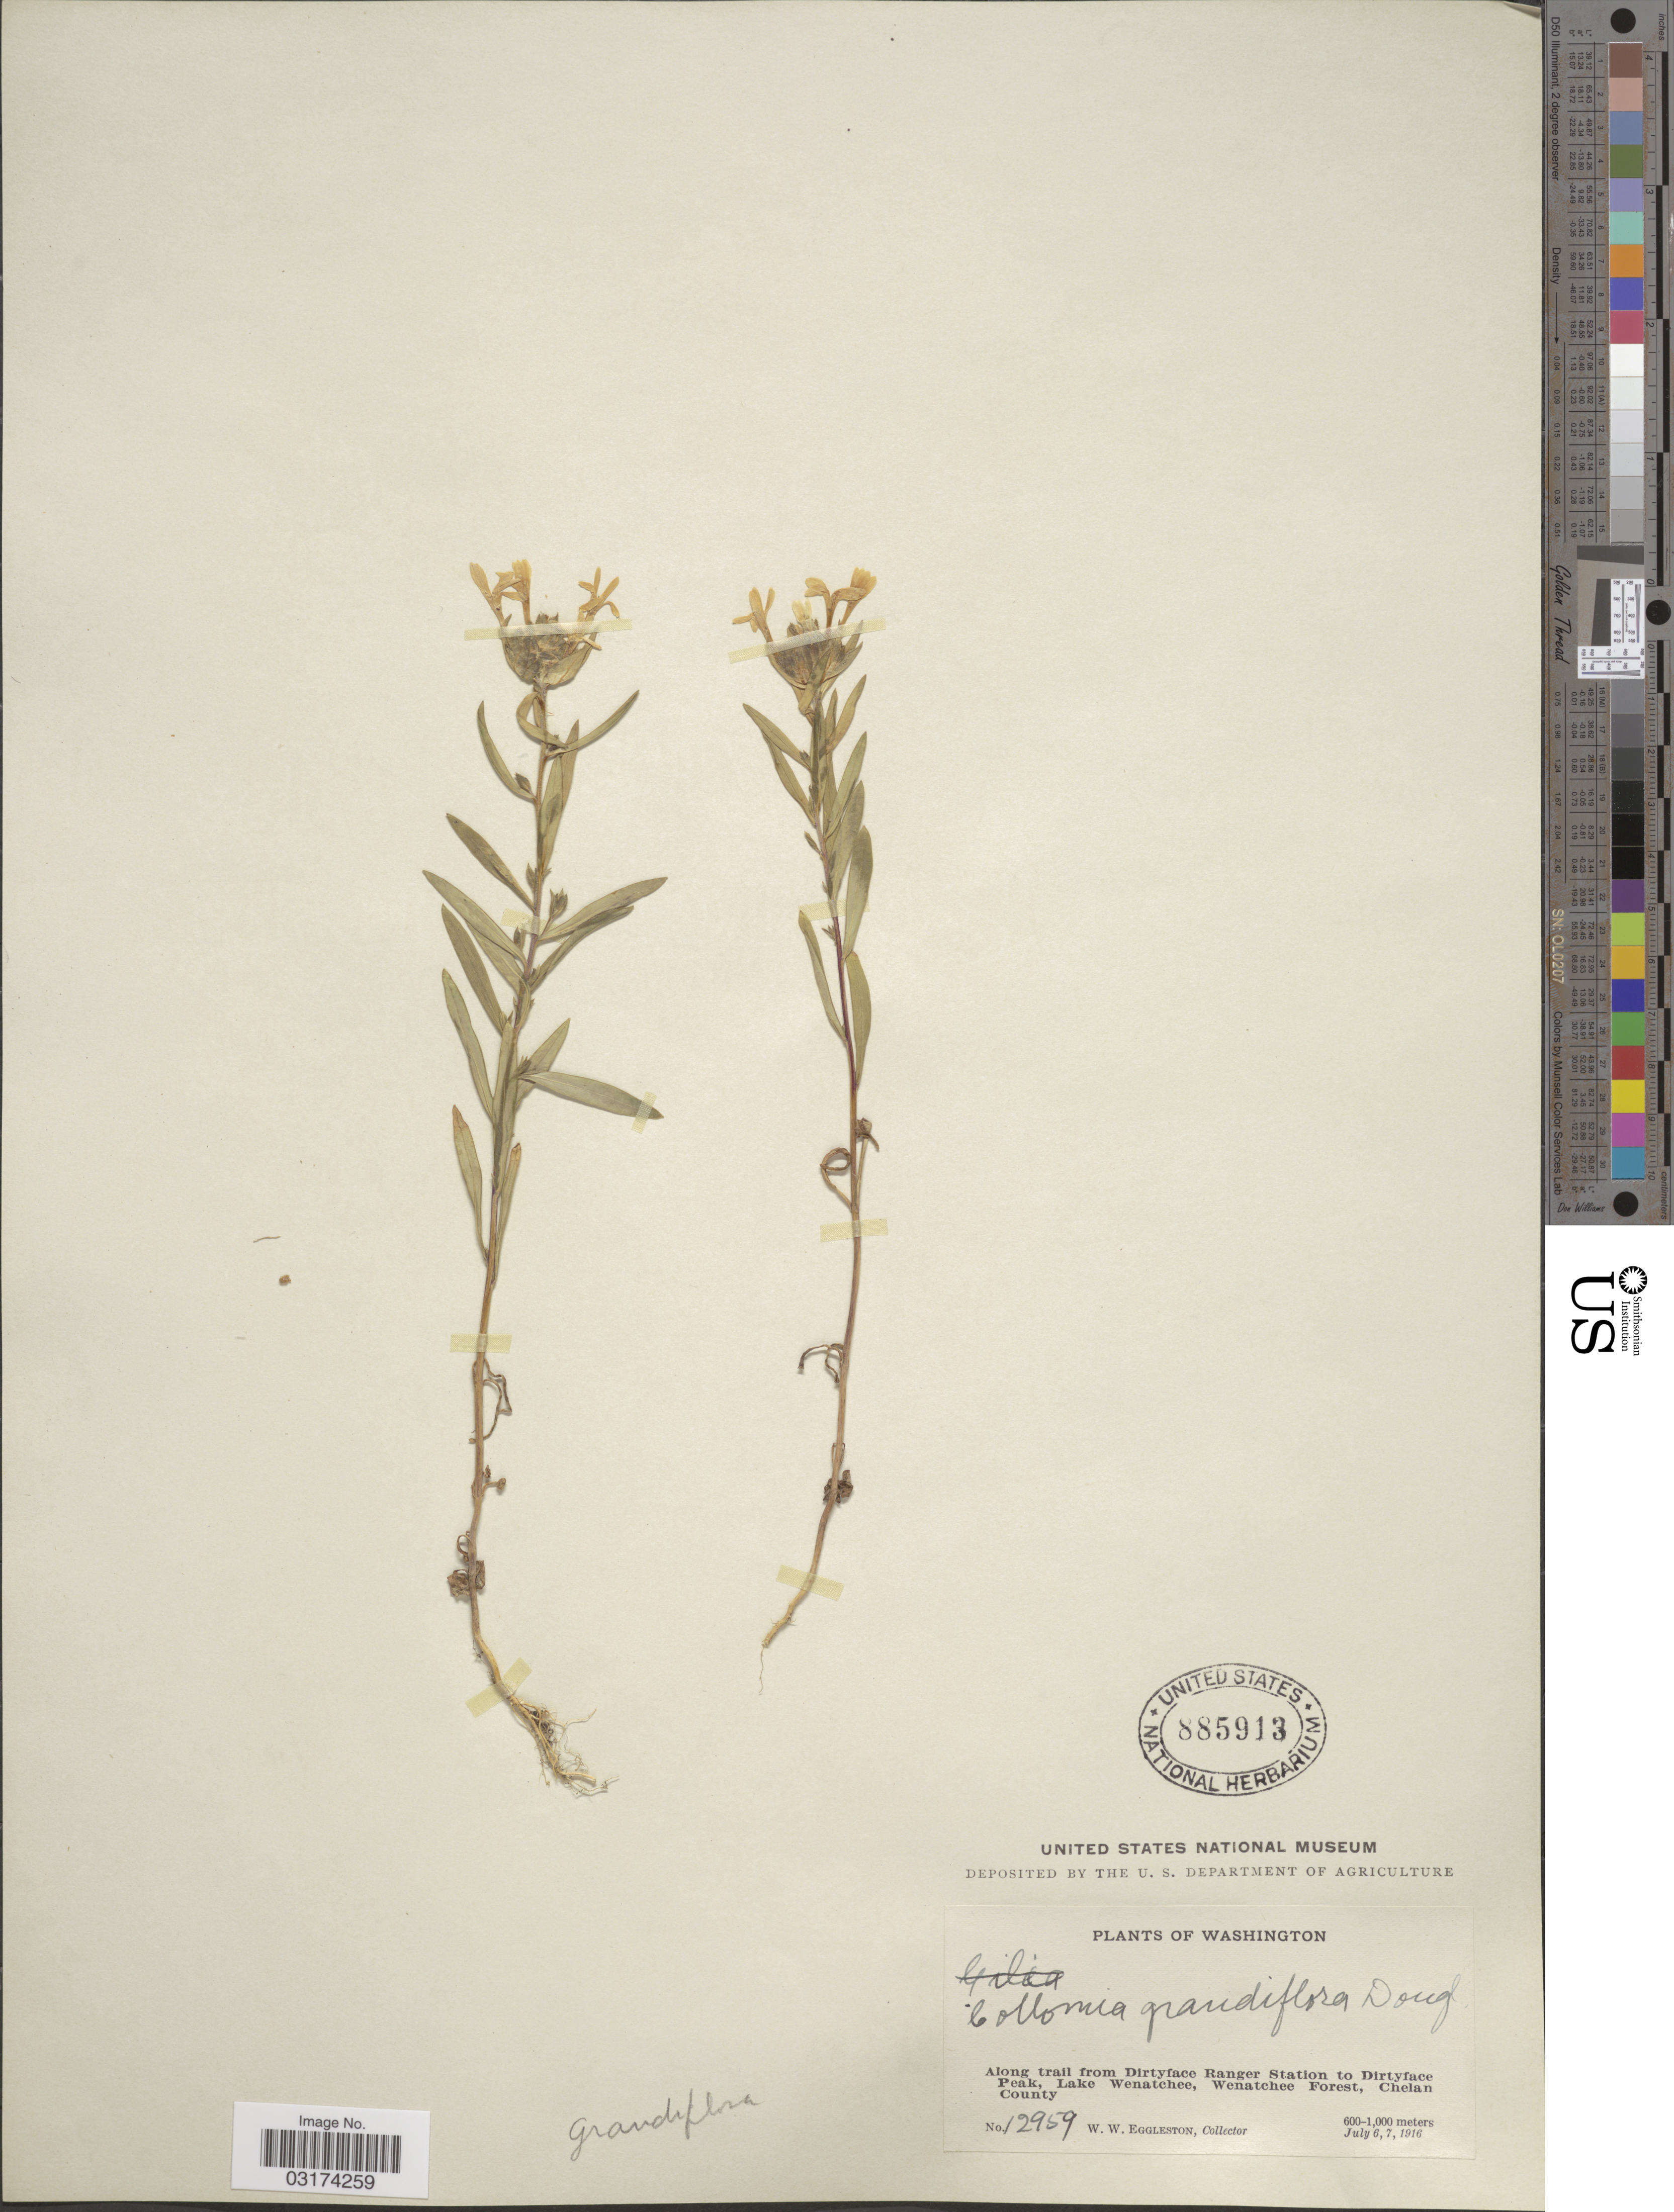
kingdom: Plantae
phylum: Tracheophyta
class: Magnoliopsida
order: Ericales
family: Polemoniaceae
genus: Collomia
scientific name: Collomia grandiflora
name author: Douglas ex Lindl.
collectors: W. W. Eggleston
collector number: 12959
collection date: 1916-07-06/1916-07-07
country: United States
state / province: Washington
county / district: Chelan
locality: Along trail from Dirtyface Ranger Station to Dirtyface Peak, Lake Wenatchee, Wenatchee Forest, Chelan County.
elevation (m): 600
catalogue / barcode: US 885913